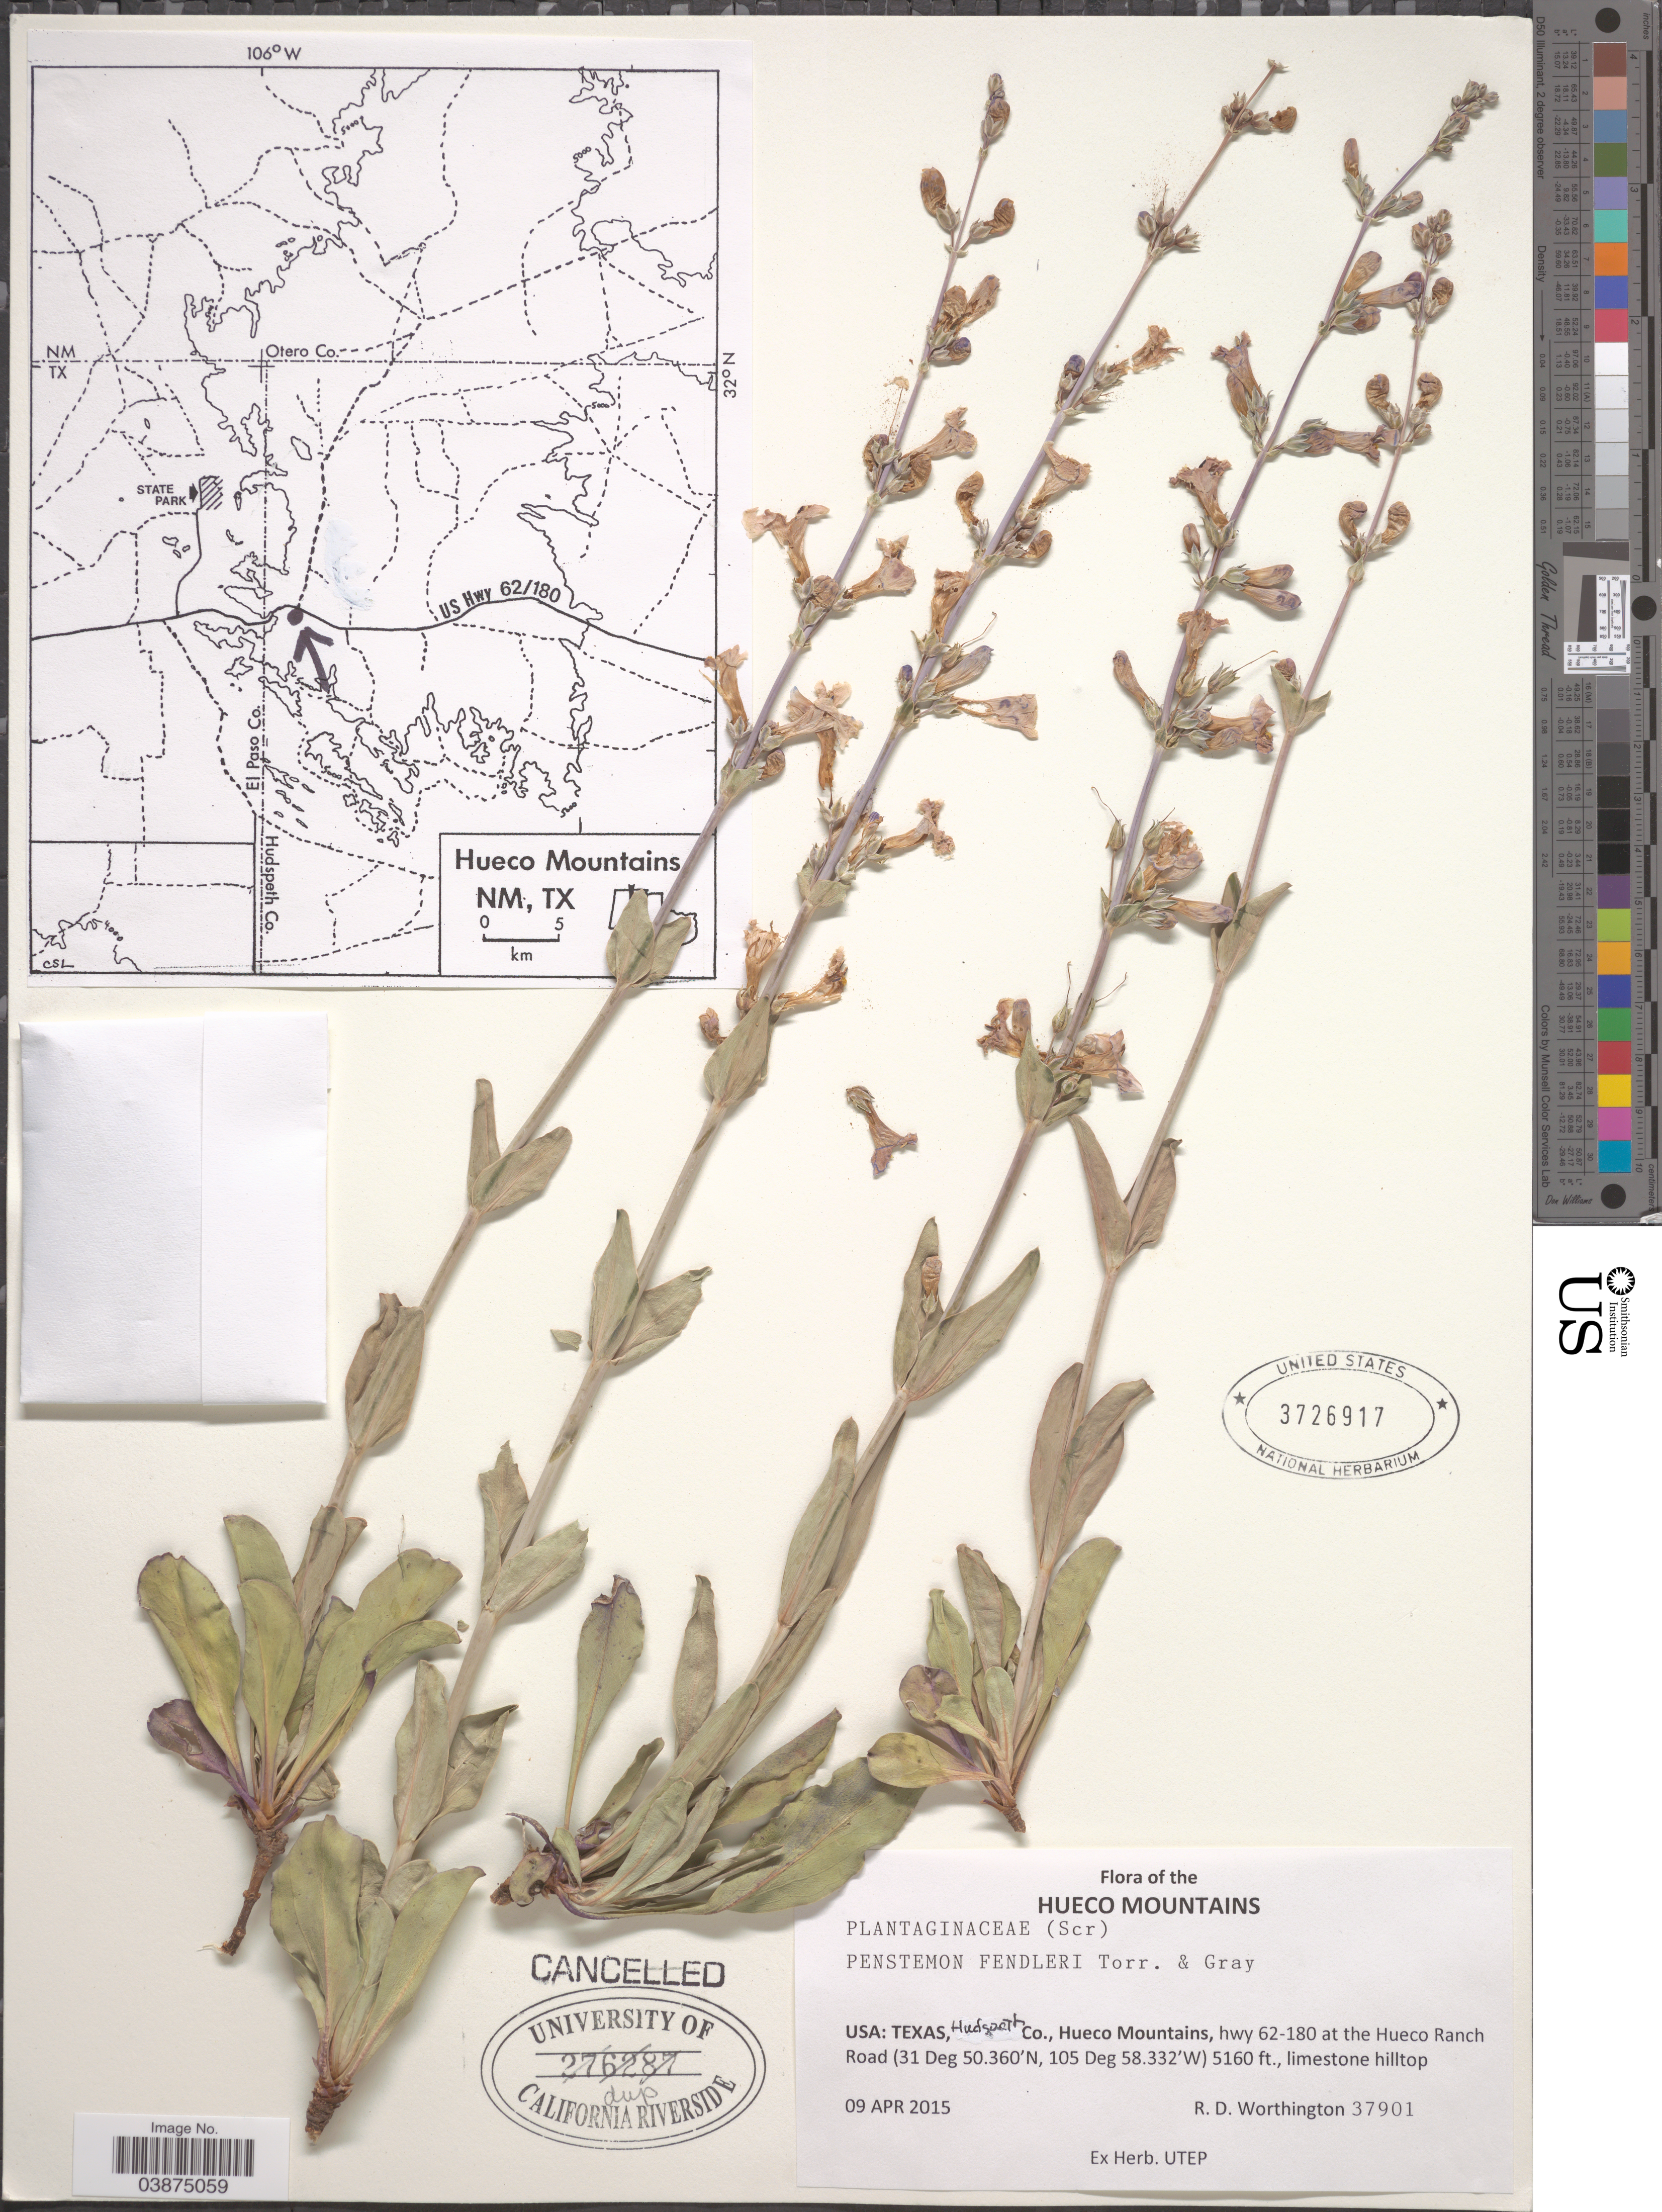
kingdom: Plantae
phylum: Tracheophyta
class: Magnoliopsida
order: Lamiales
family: Plantaginaceae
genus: Penstemon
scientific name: Penstemon fendleri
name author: Torr. & A. Gray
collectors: R. Worthington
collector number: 37901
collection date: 2015-04-09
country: United States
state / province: Texas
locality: Hueco Mountains. Hudspeth Co., hwy 62-180 at the Hueco Ranch Road.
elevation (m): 1573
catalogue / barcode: US 3726917